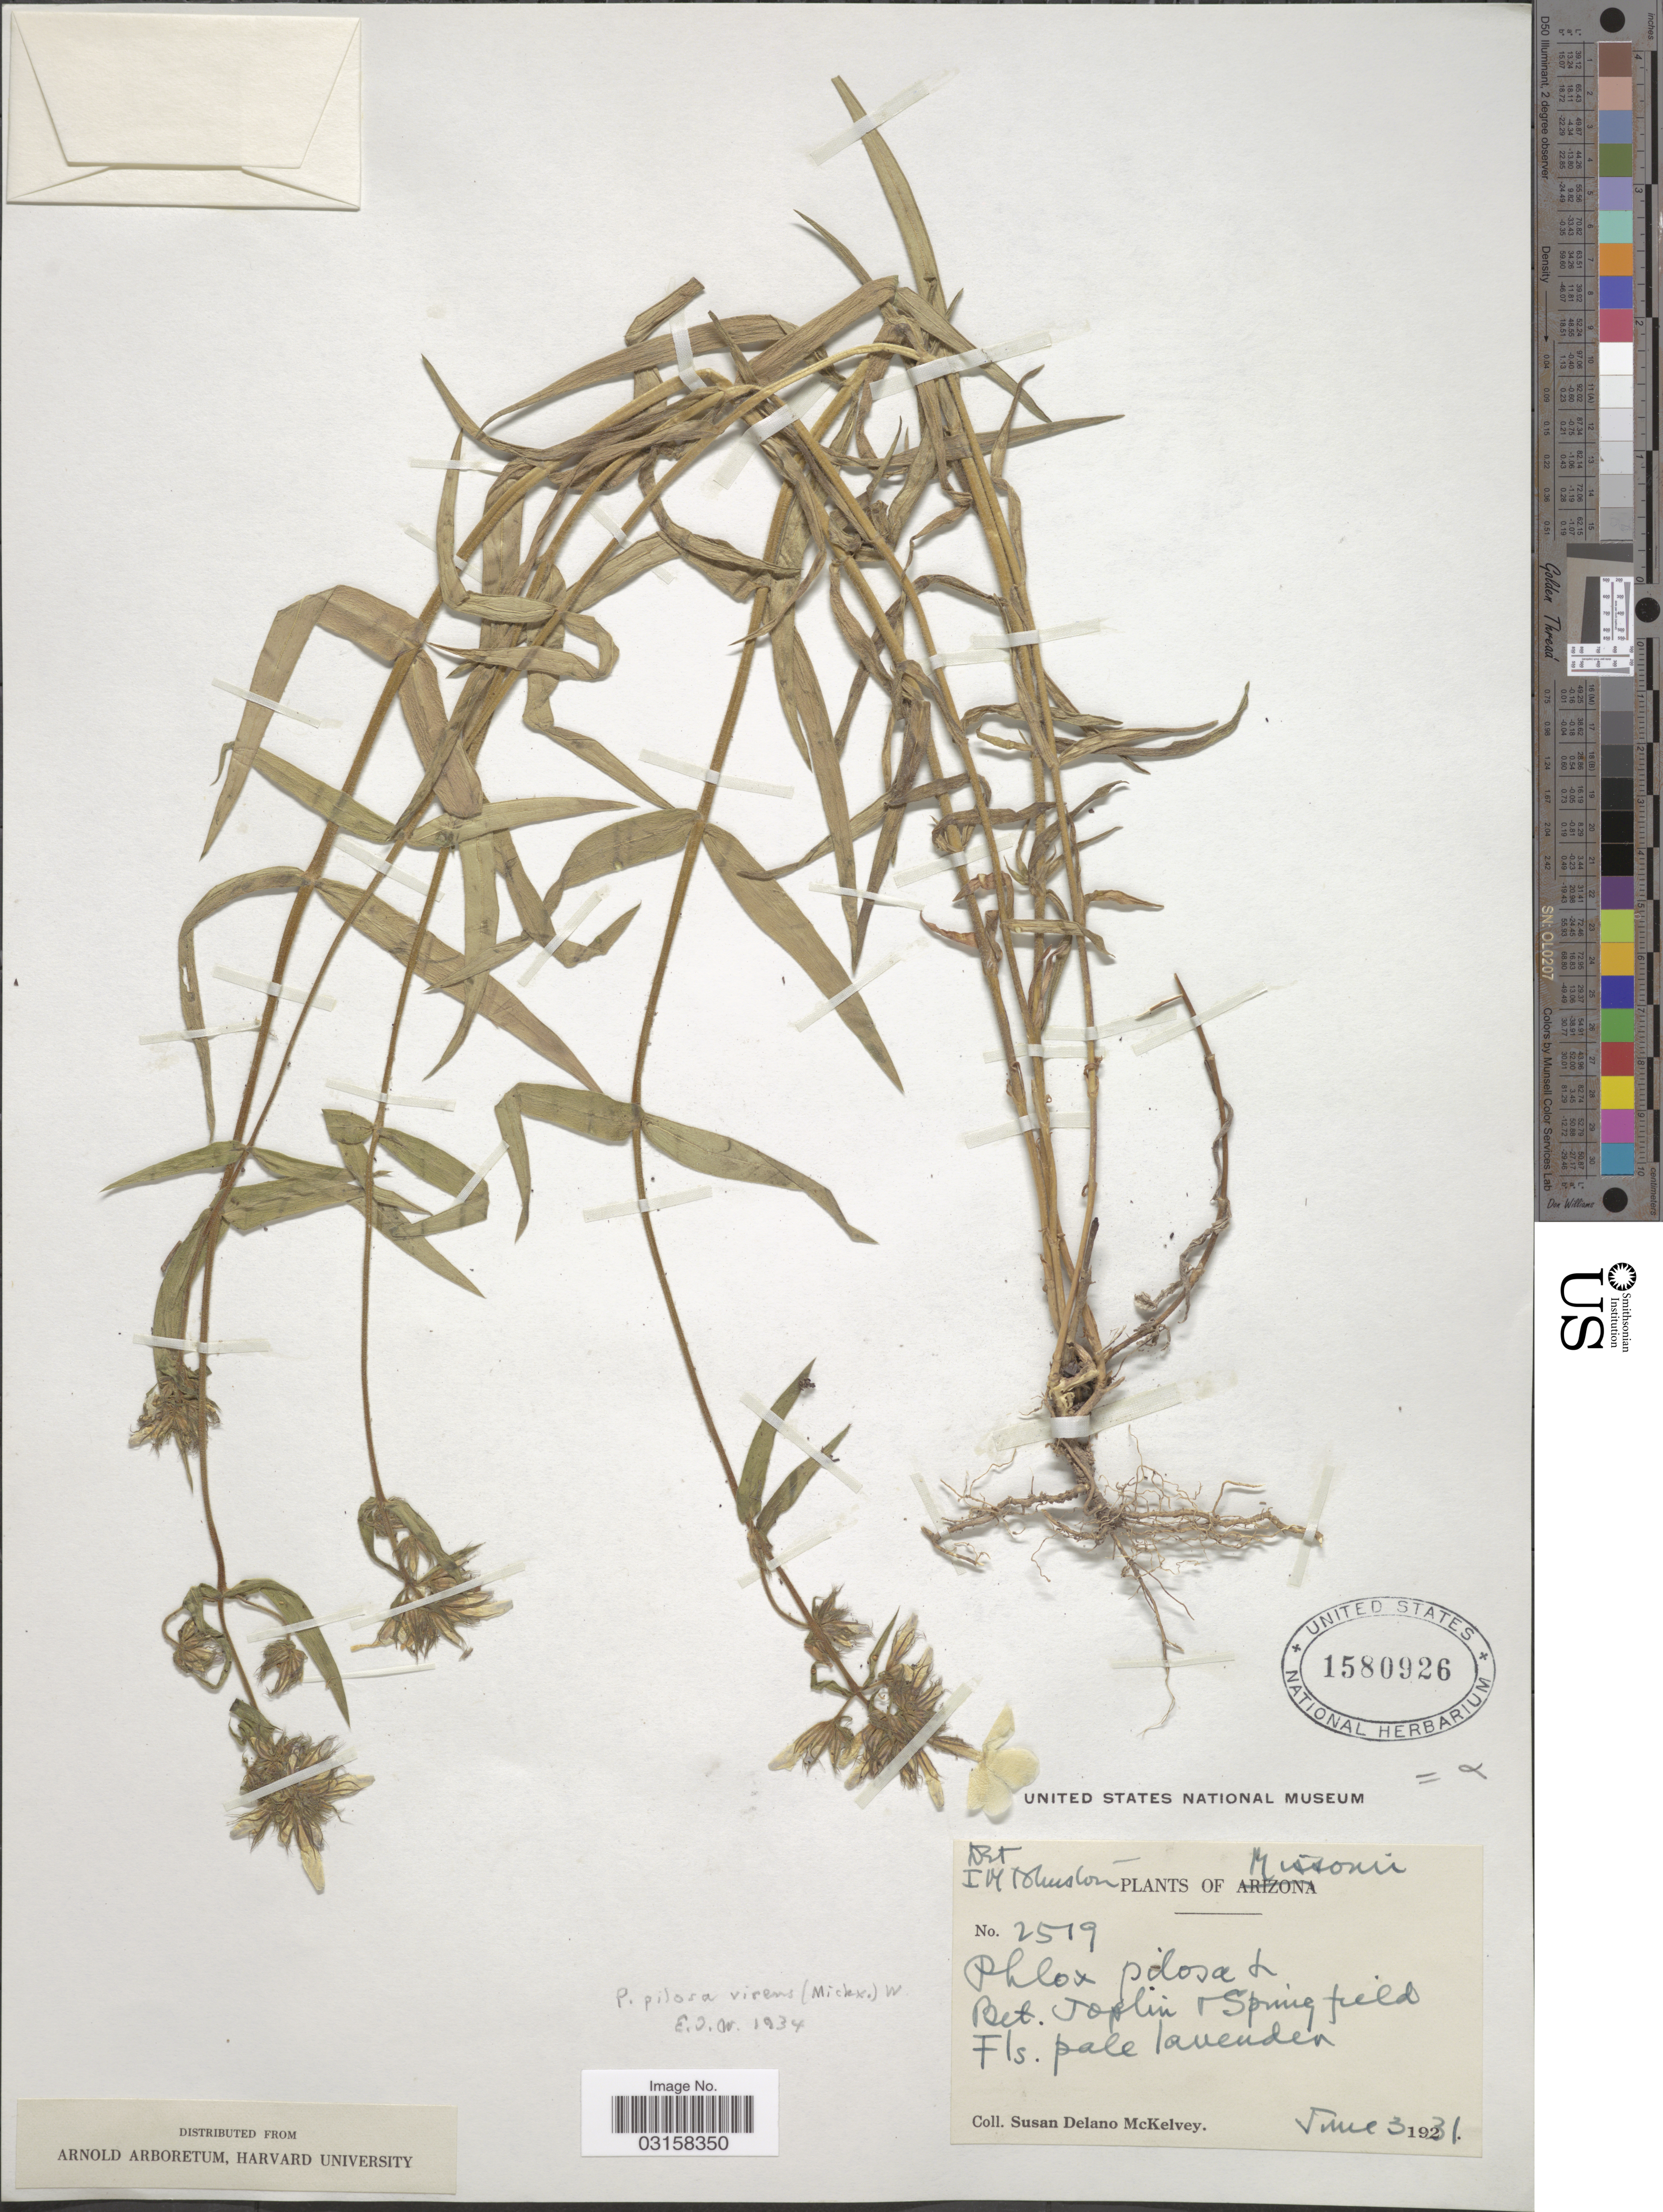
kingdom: Plantae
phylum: Tracheophyta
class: Magnoliopsida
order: Ericales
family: Polemoniaceae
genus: Phlox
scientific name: Phlox pilosa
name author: L.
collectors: S. A. McKelvey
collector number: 2519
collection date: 1931-06-03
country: United States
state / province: Missouri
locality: Bet. Toplin & Spring field.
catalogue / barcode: US 1580926